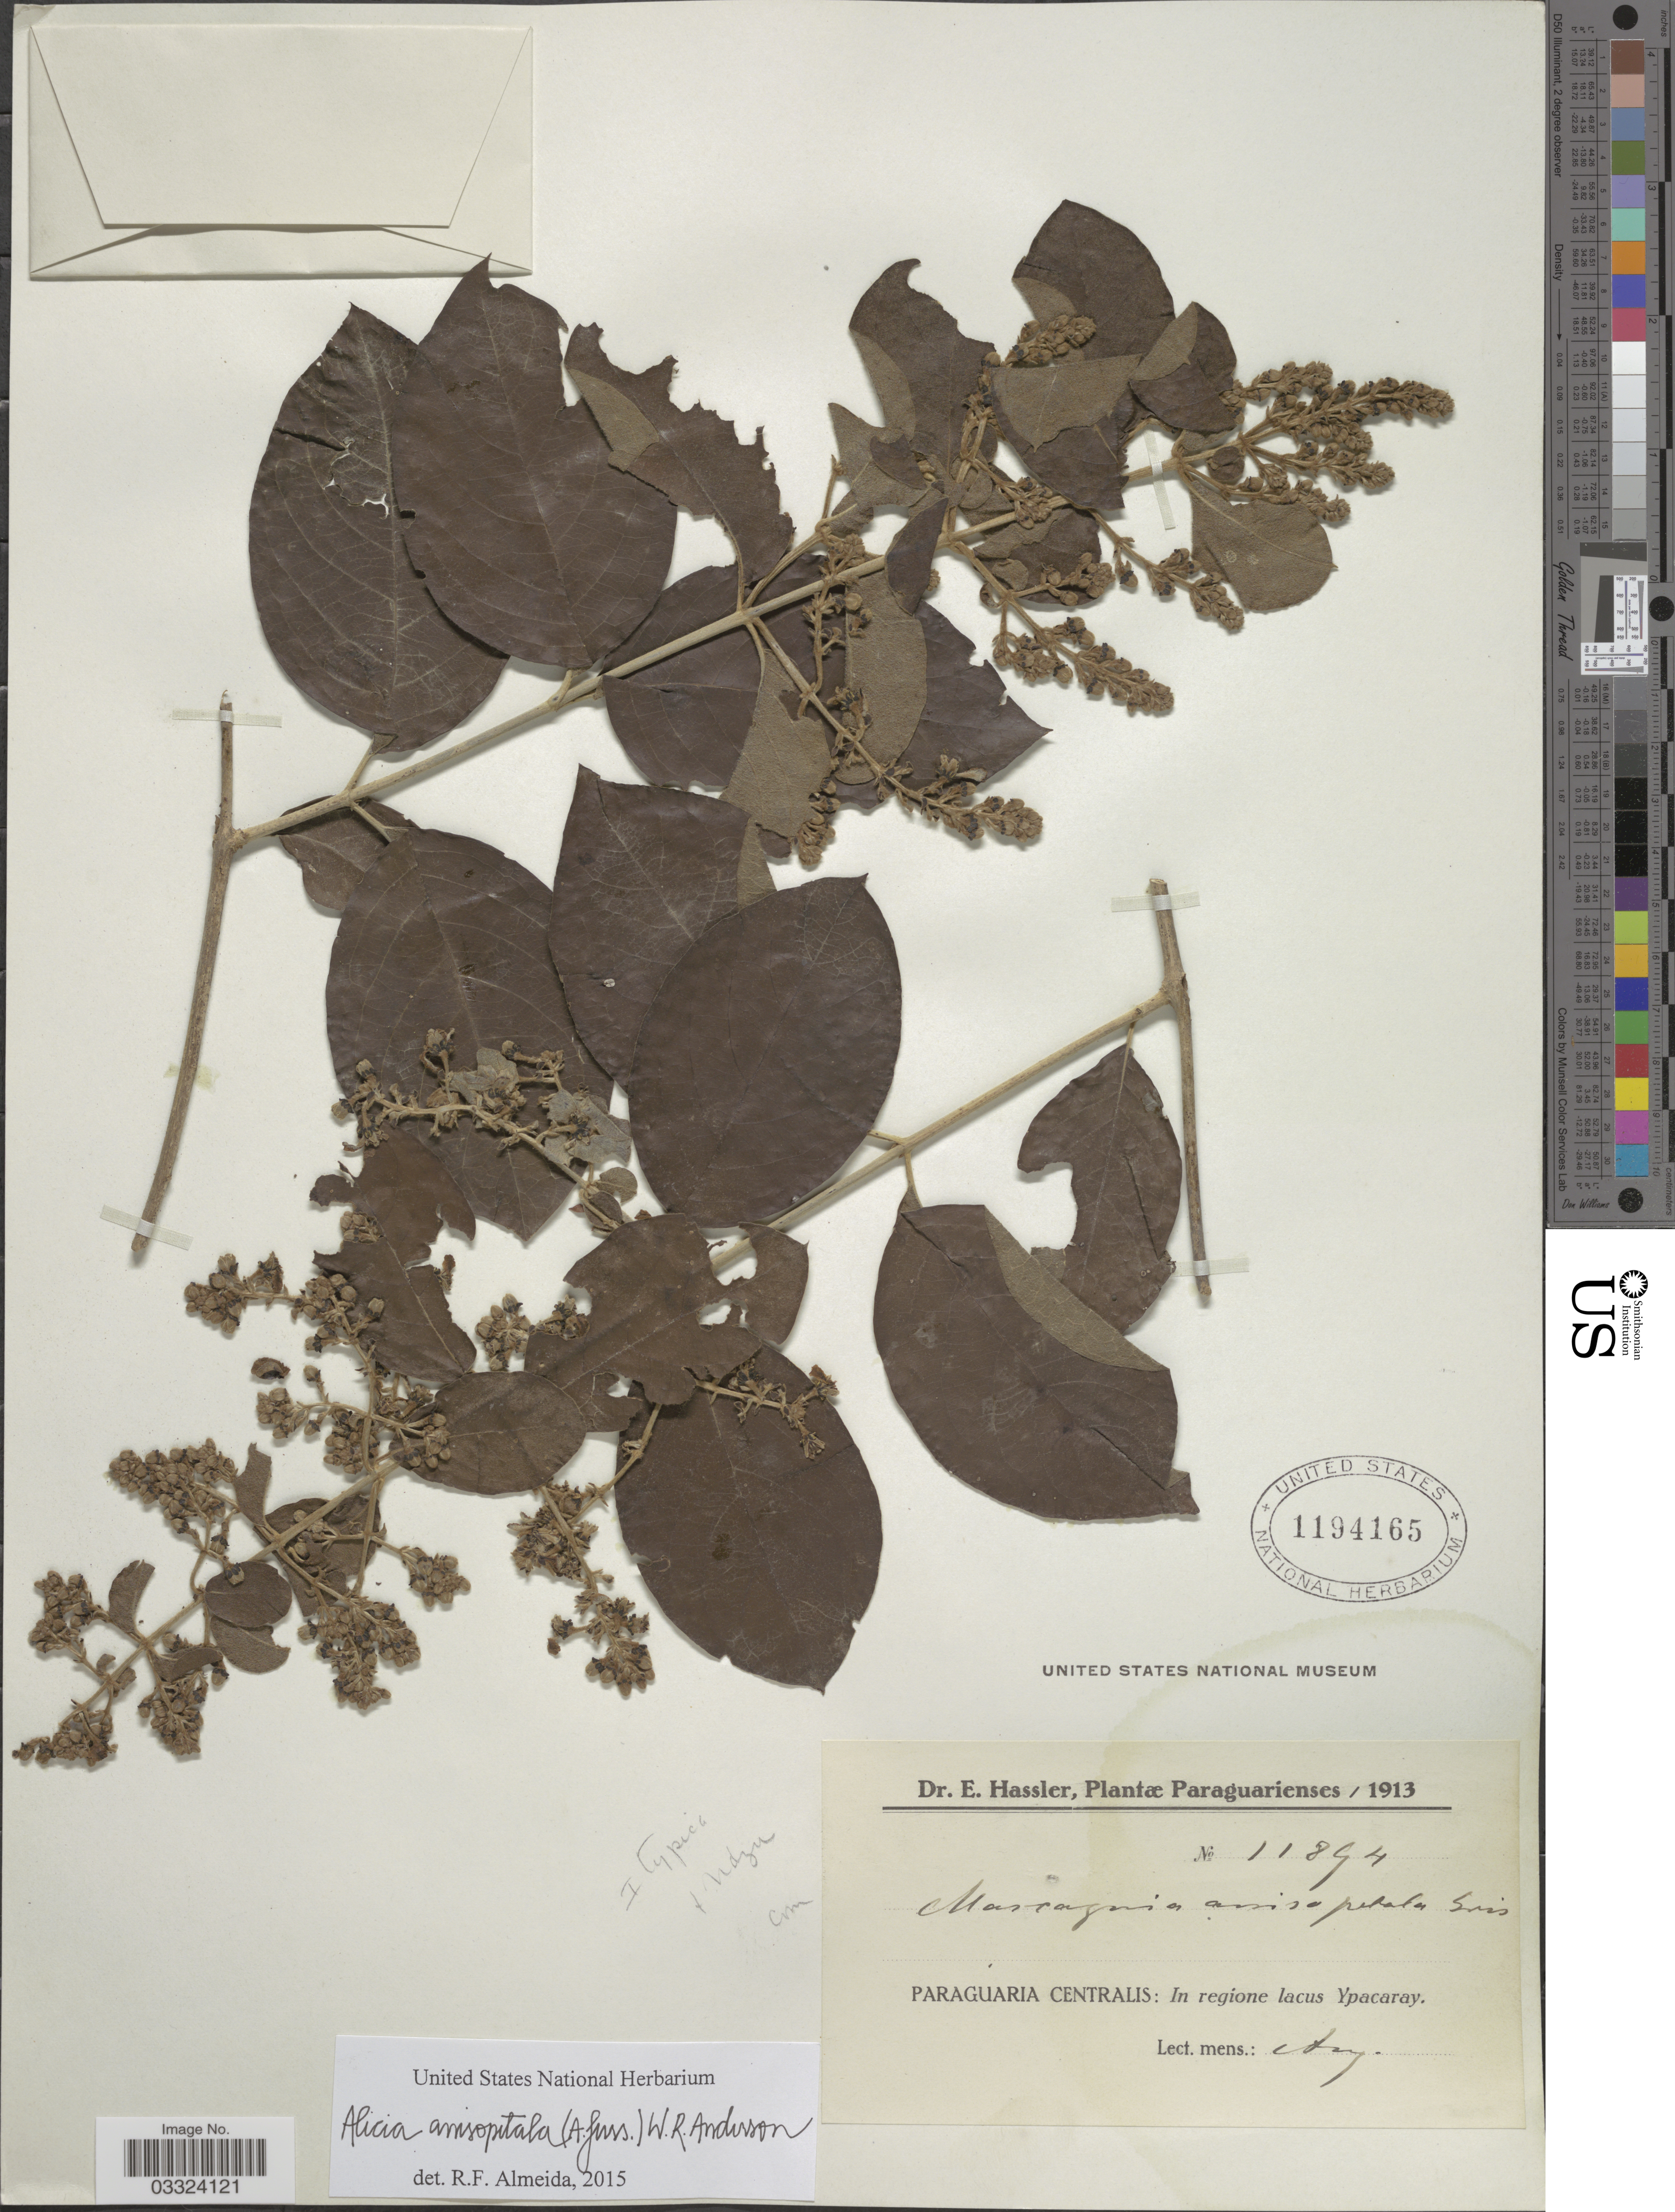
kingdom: Plantae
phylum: Tracheophyta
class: Magnoliopsida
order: Malpighiales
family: Malpighiaceae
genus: Alicia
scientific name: Alicia anisopetala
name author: (A. Juss.) W.R. Anderson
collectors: E. Hassler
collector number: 11894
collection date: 1913-08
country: Paraguay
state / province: Central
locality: Paraguaria Centralis: In regione lacus Ypacaray.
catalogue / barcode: US 1194165